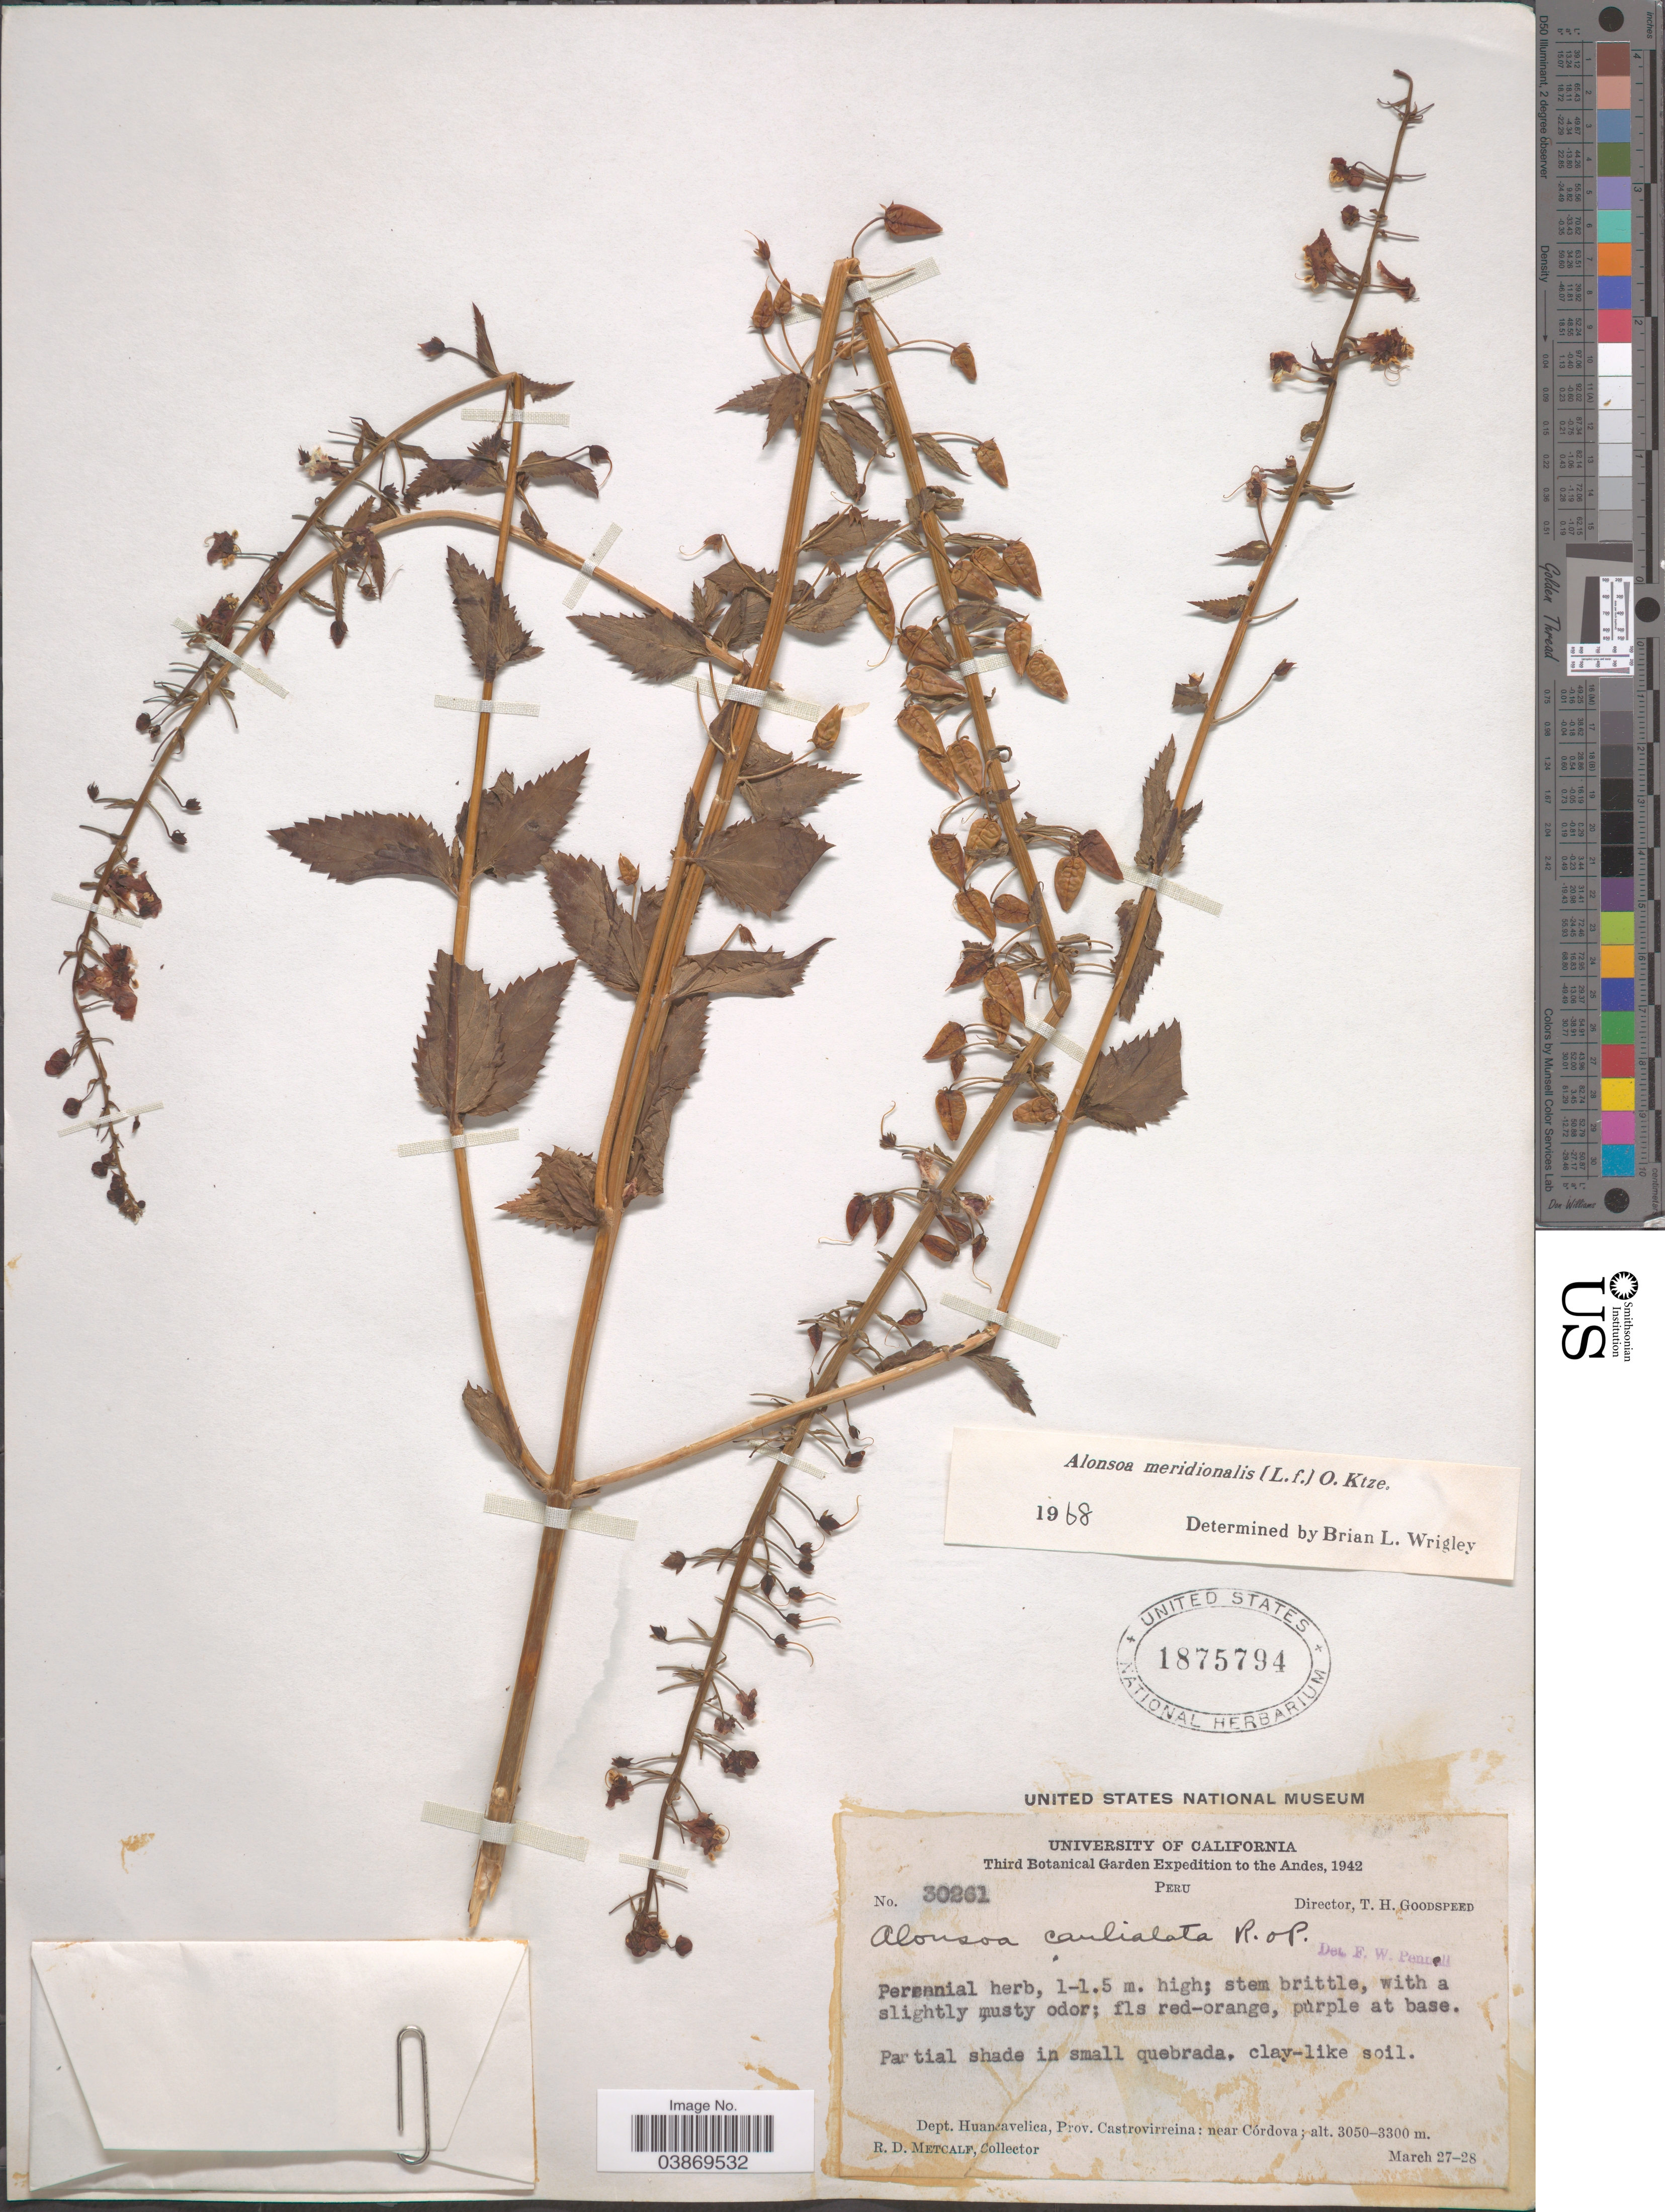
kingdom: Plantae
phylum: Tracheophyta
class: Magnoliopsida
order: Lamiales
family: Scrophulariaceae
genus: Alonsoa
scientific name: Alonsoa meridionalis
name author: (L. f.) Kuntze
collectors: R. D. Metcalf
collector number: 30261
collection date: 1942-03-27/1942-03-28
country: Peru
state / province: Huancavelica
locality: The Andes. Dept. Huancavelica, Prov. Castrovirreina: near Córdova.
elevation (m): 3050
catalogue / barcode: US 1875794